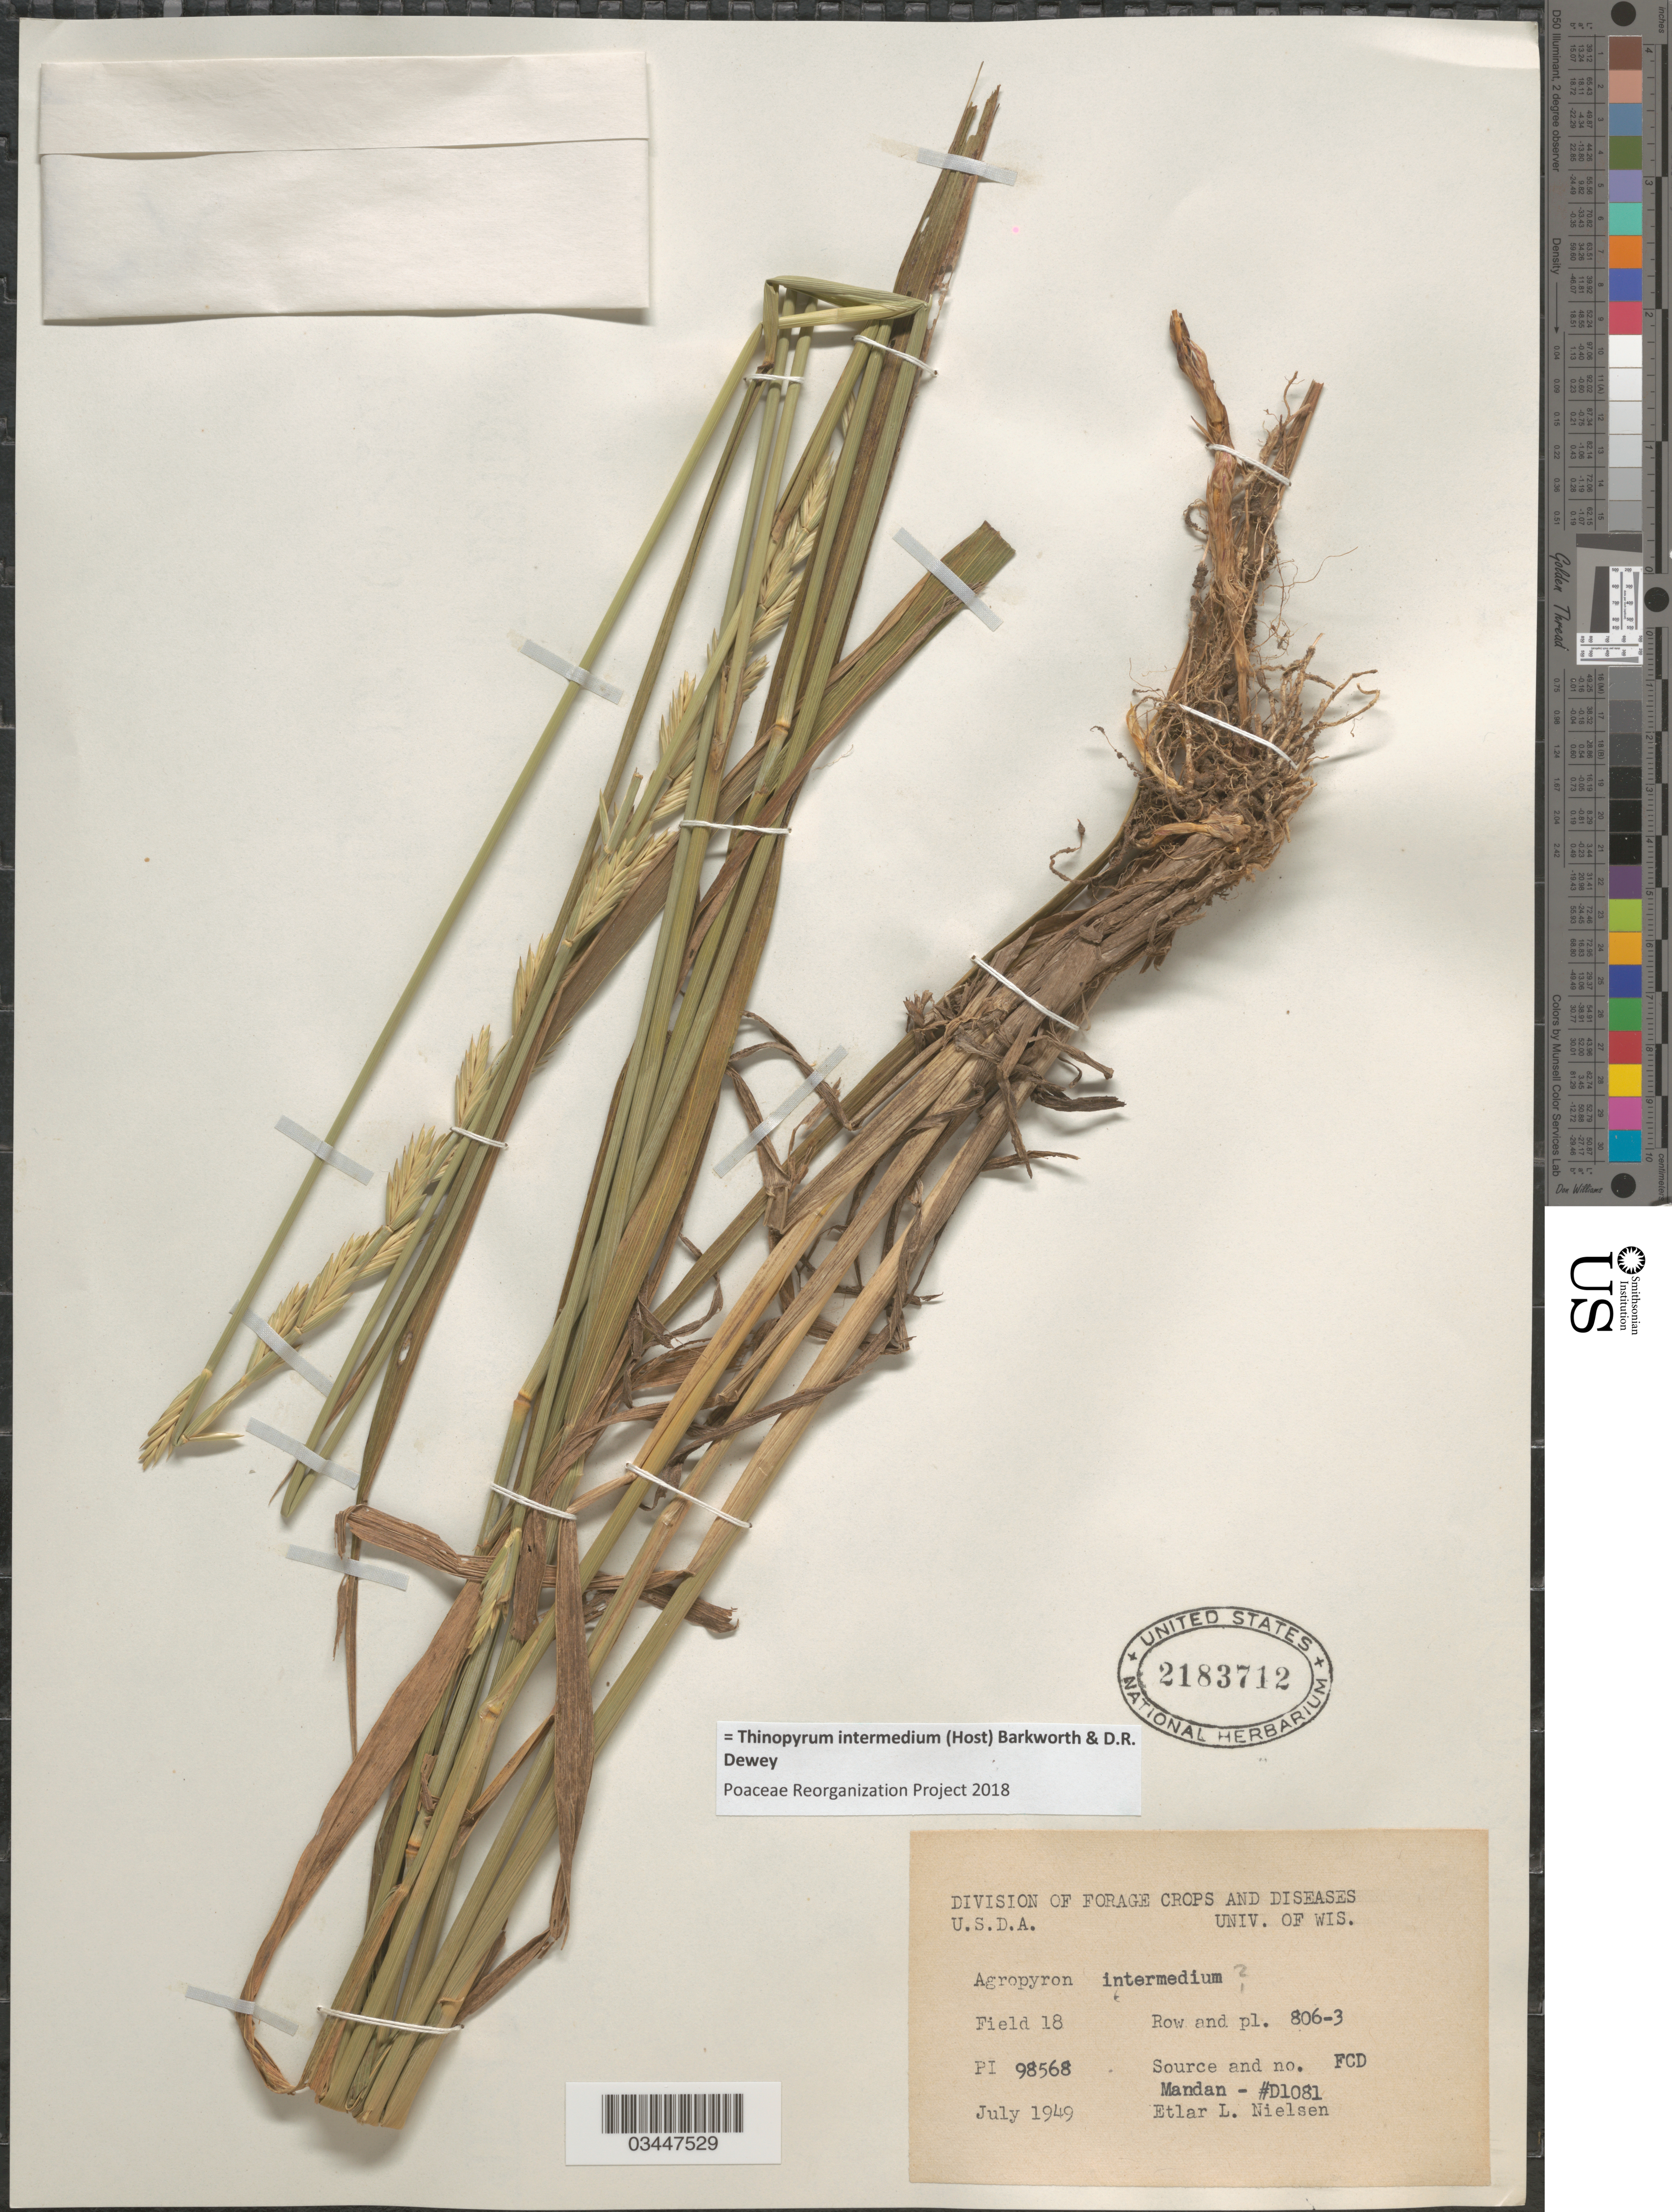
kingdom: Plantae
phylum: Tracheophyta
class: Liliopsida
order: Poales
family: Poaceae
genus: Thinopyrum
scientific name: Thinopyrum intermedium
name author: (Host) Barkworth & Dewey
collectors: E. L. Nielsen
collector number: PI98568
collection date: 1949-07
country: United States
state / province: Washington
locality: Field 18. Row and pl. 806-3.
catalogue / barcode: US 2183712